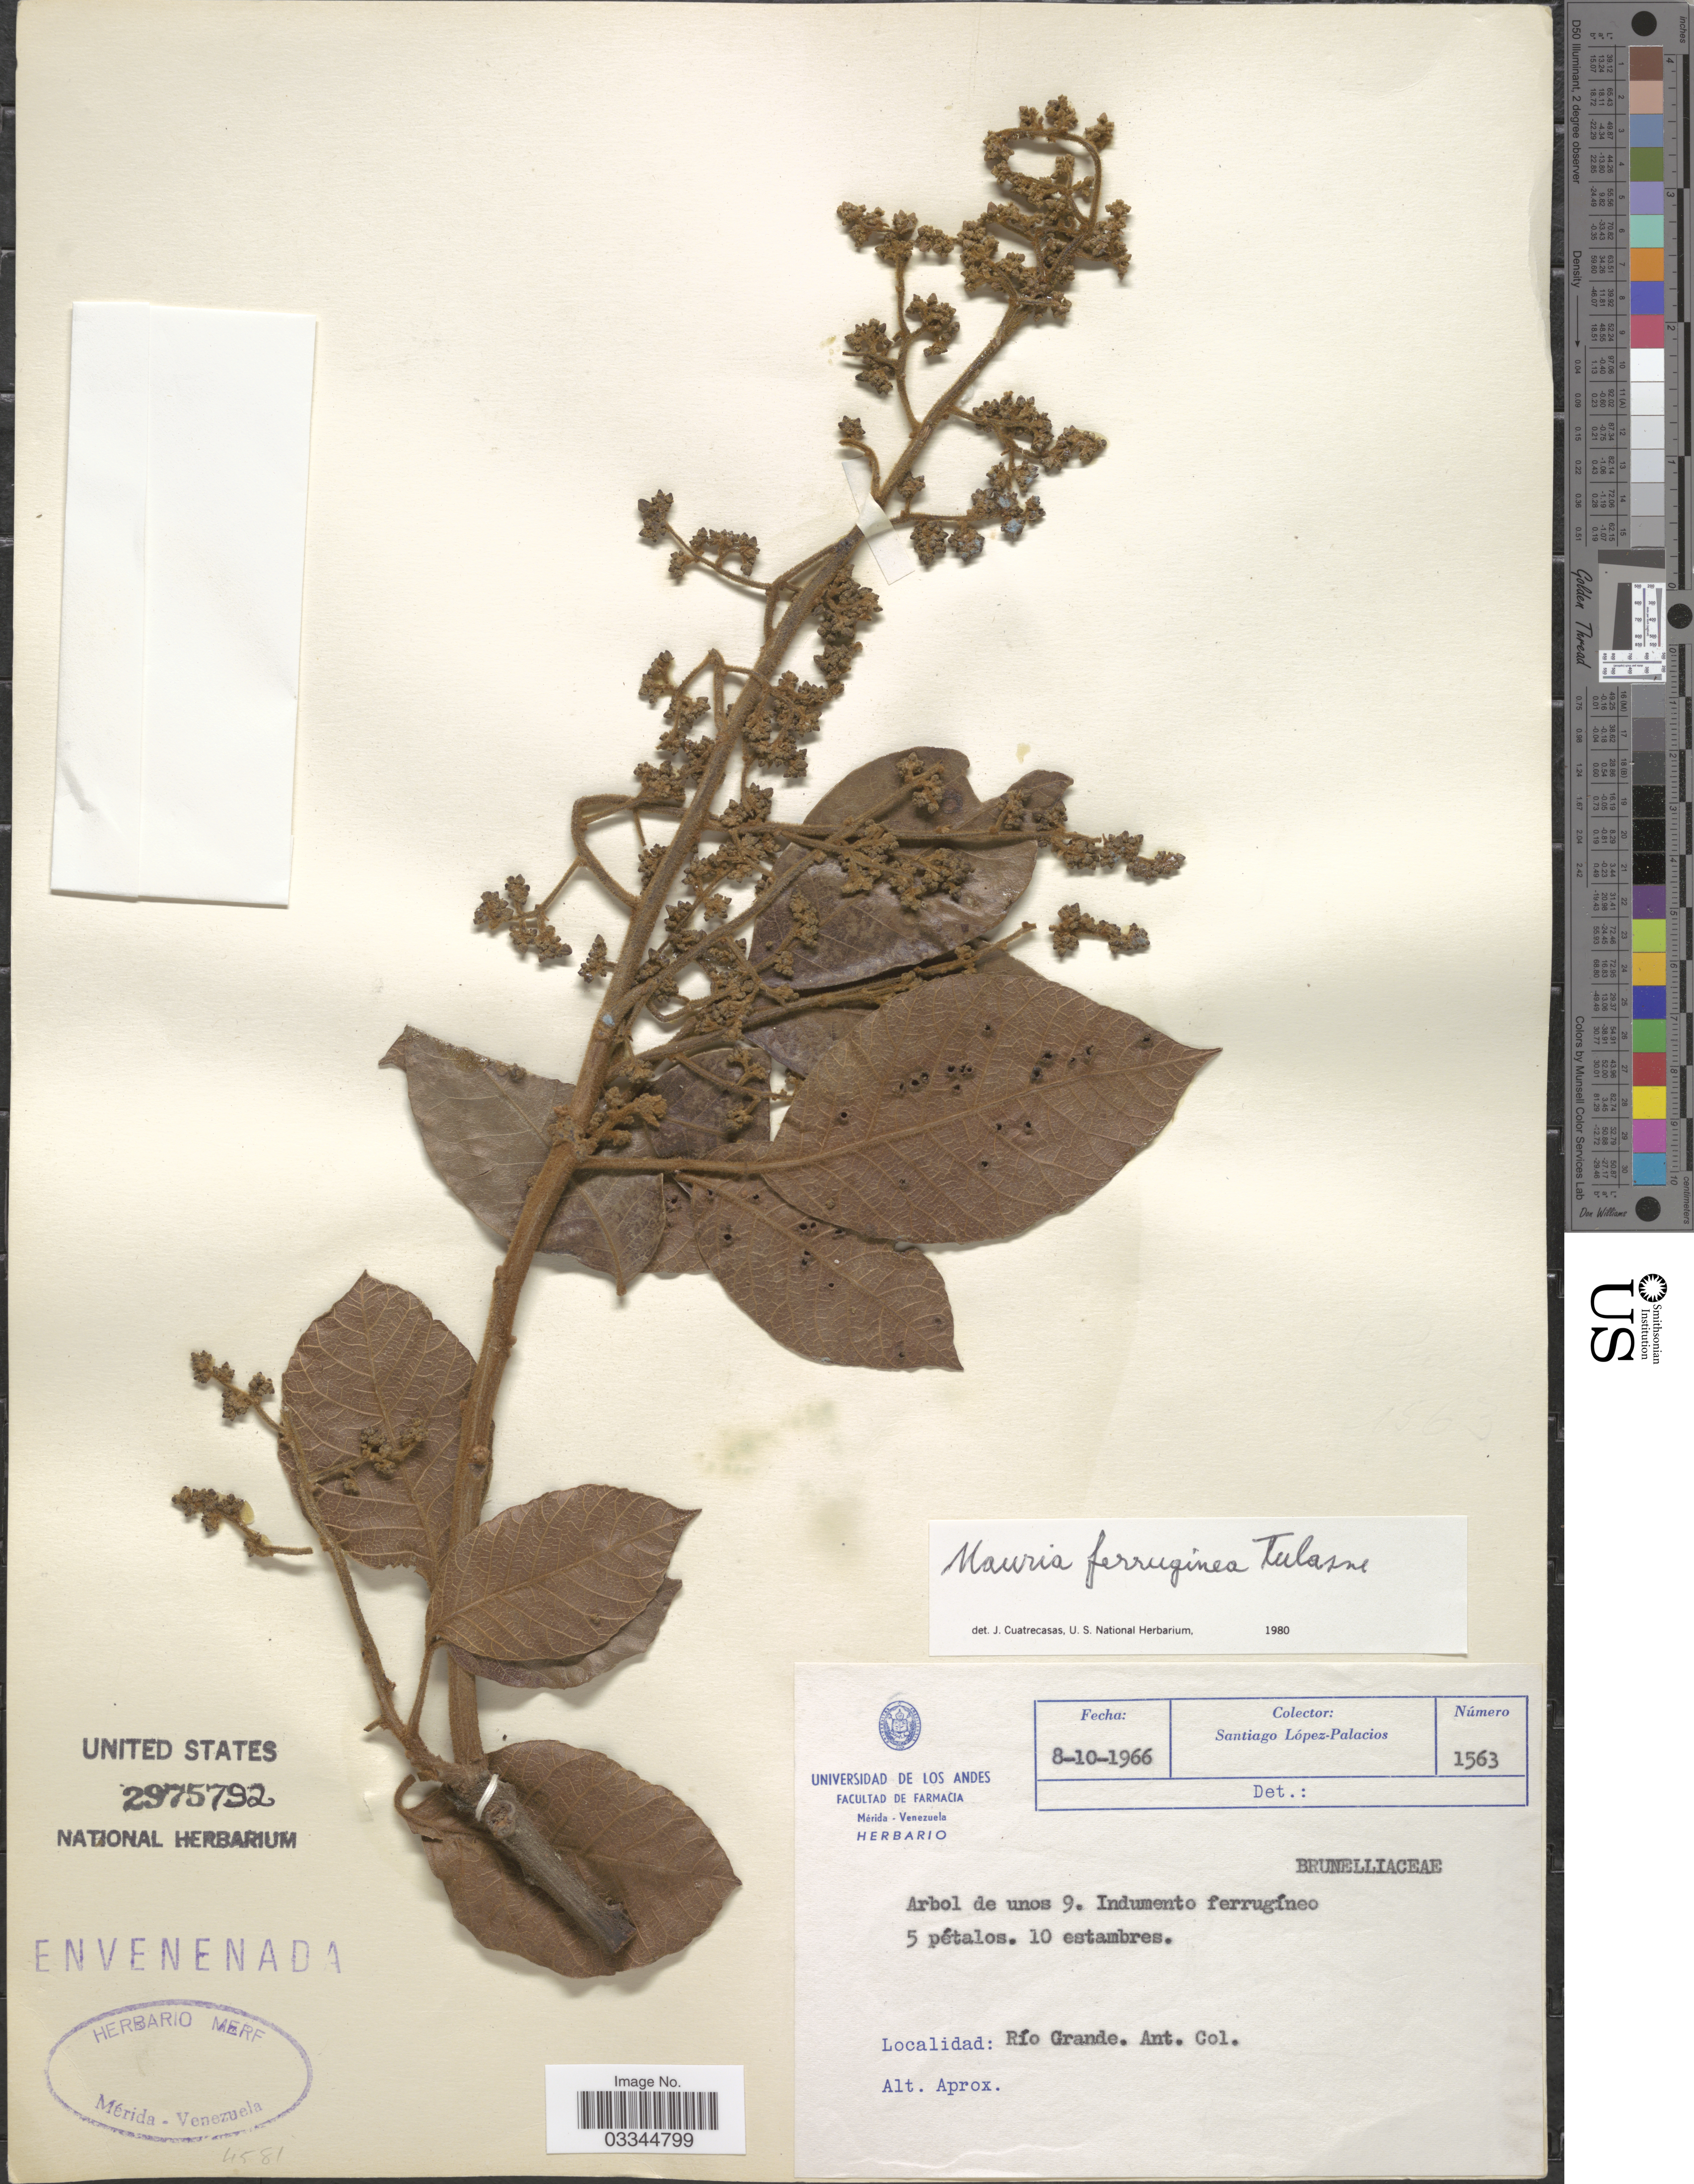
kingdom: Plantae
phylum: Tracheophyta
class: Magnoliopsida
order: Sapindales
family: Anacardiaceae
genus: Mauria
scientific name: Mauria ferruginea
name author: Tul.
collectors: S. López-Palacios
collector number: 1563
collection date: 1966-10-08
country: Venezuela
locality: Río Grande. Ant. Col.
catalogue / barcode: US 2975792